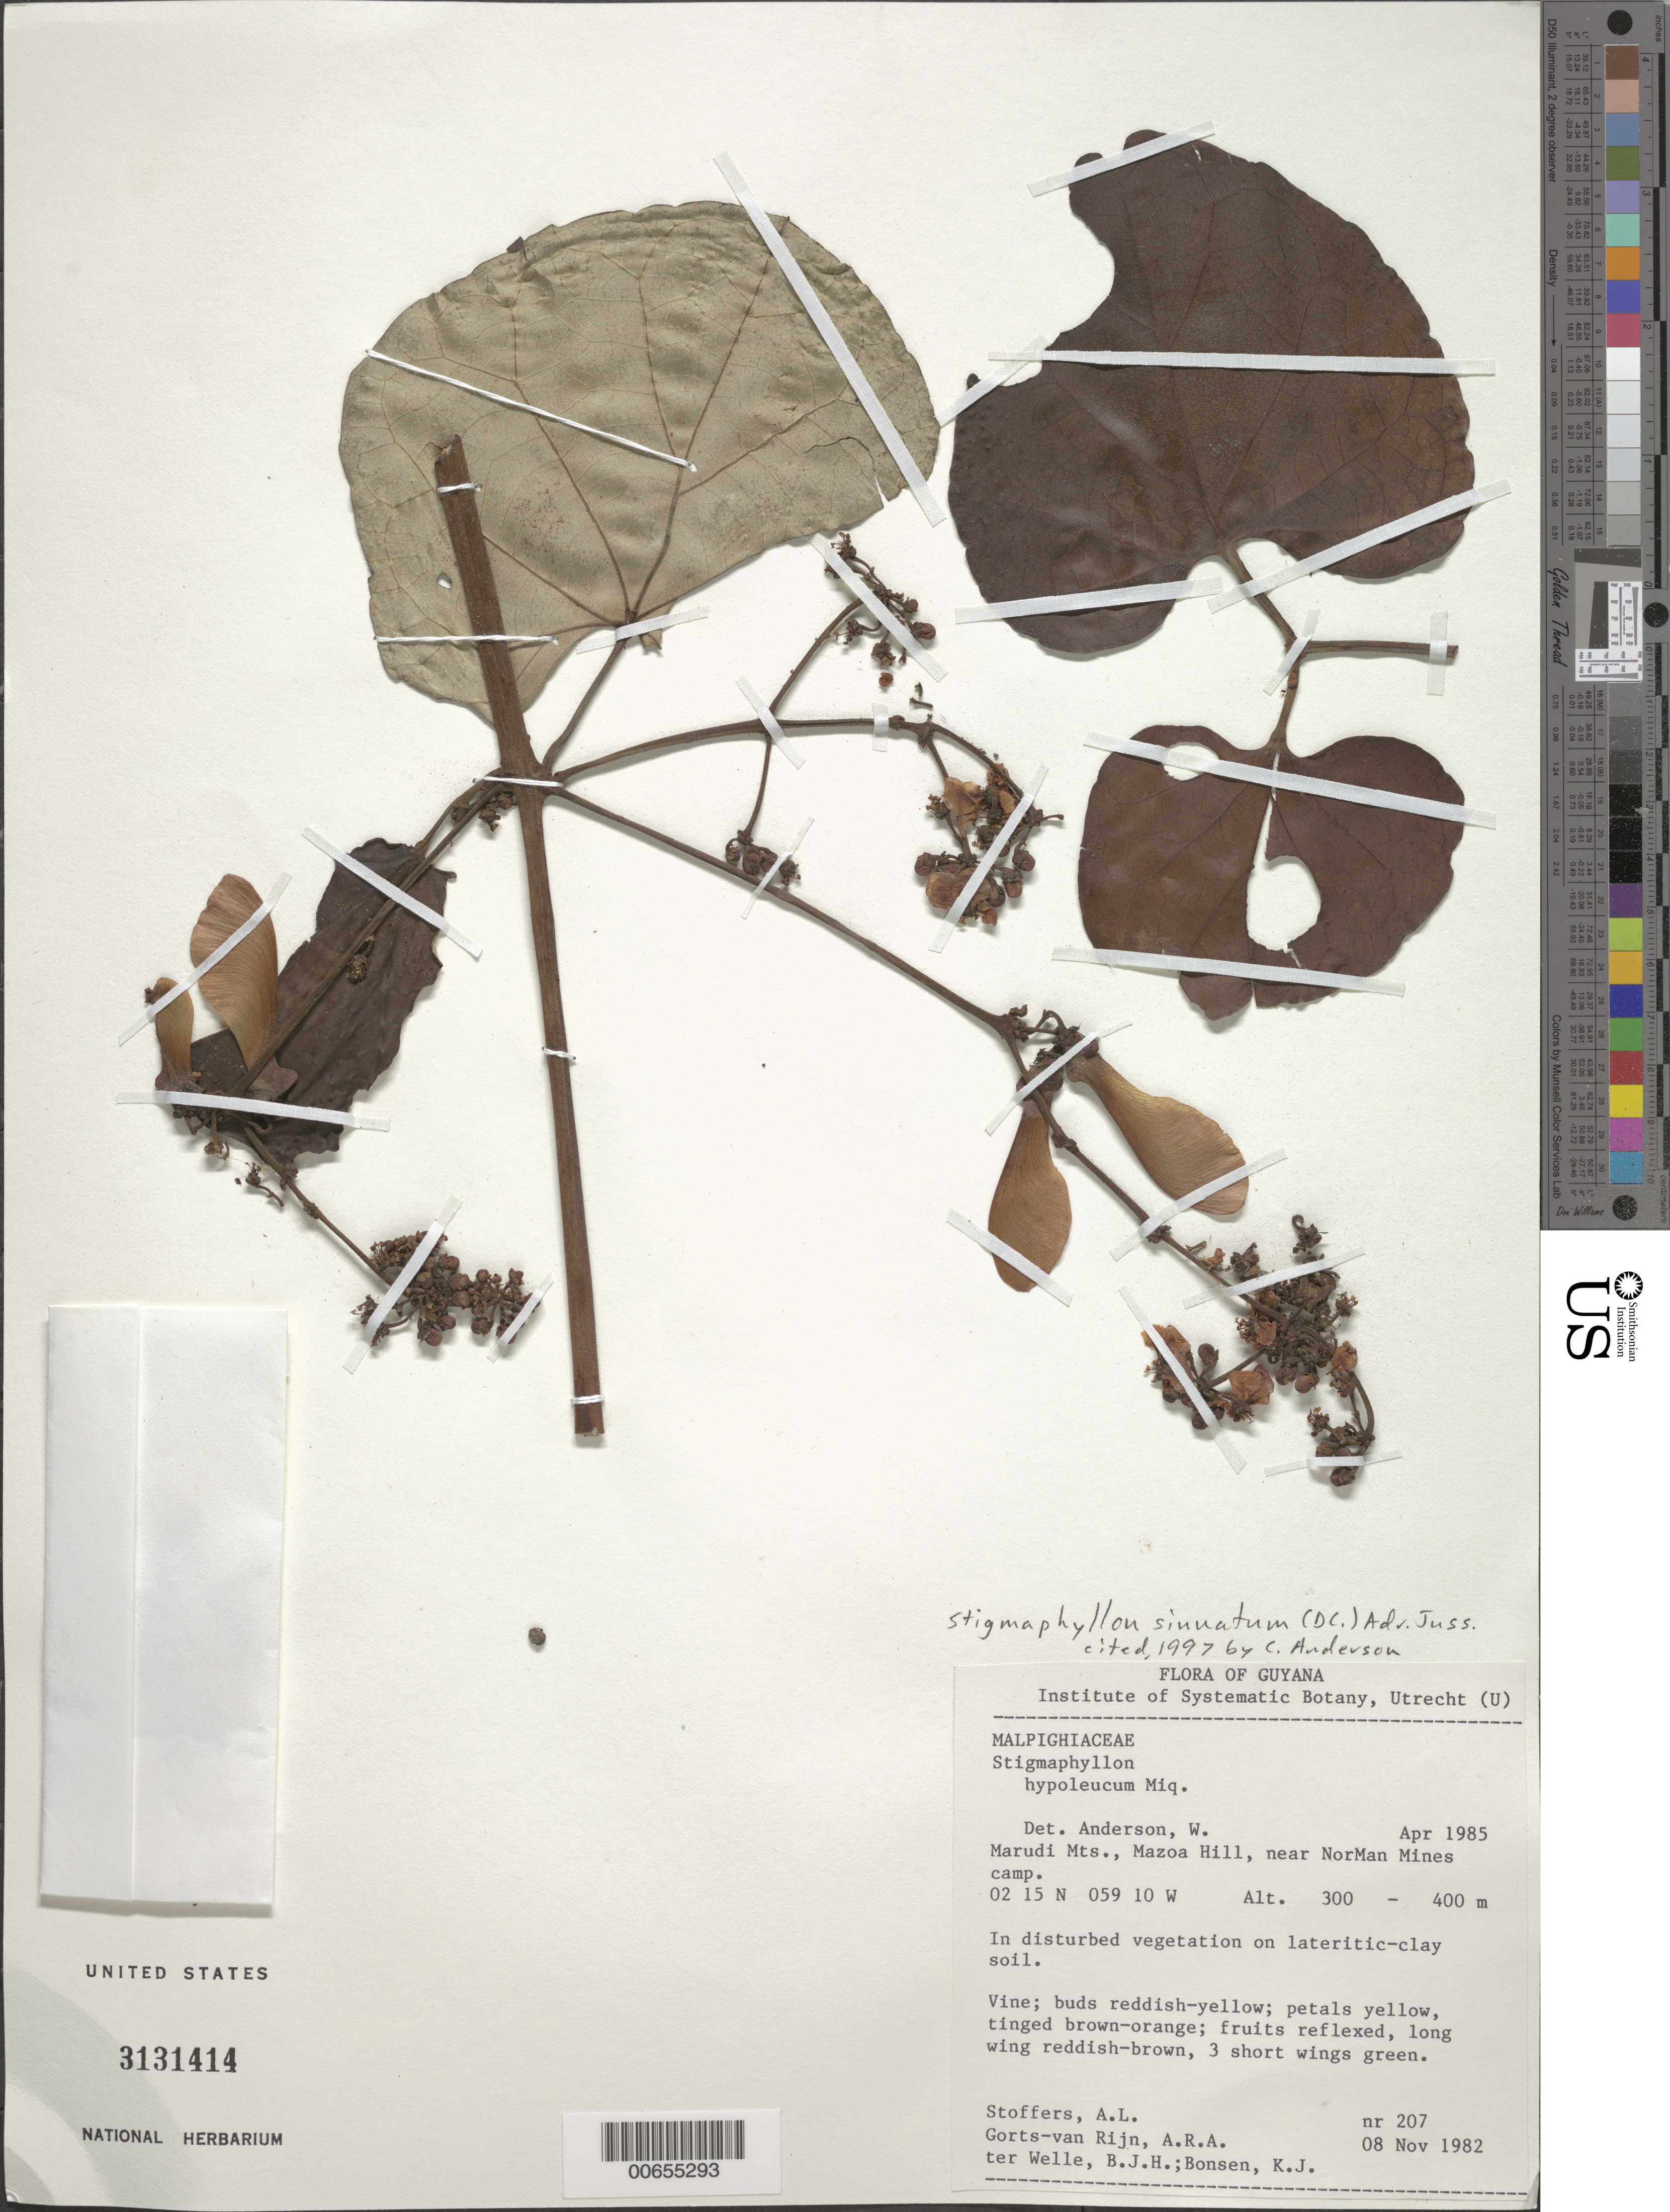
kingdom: Plantae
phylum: Tracheophyta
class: Magnoliopsida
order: Malpighiales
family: Malpighiaceae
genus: Stigmaphyllon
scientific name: Stigmaphyllon sinuatum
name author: (DC.) A. Juss.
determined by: Anderson, C.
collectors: A. Stoffers, A. .R. A. Görts-van Rijn, B. Welle & K. Bonsen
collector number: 207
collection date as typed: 8-Nov-82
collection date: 1982-11-08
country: Guyana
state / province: U. Takutu-U. Essequibo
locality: Marudi Mts., Mazoa Hill, near NorMan Mines camp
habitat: Disturbed vegetation on lateritic clay soil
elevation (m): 300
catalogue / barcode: US 3131414